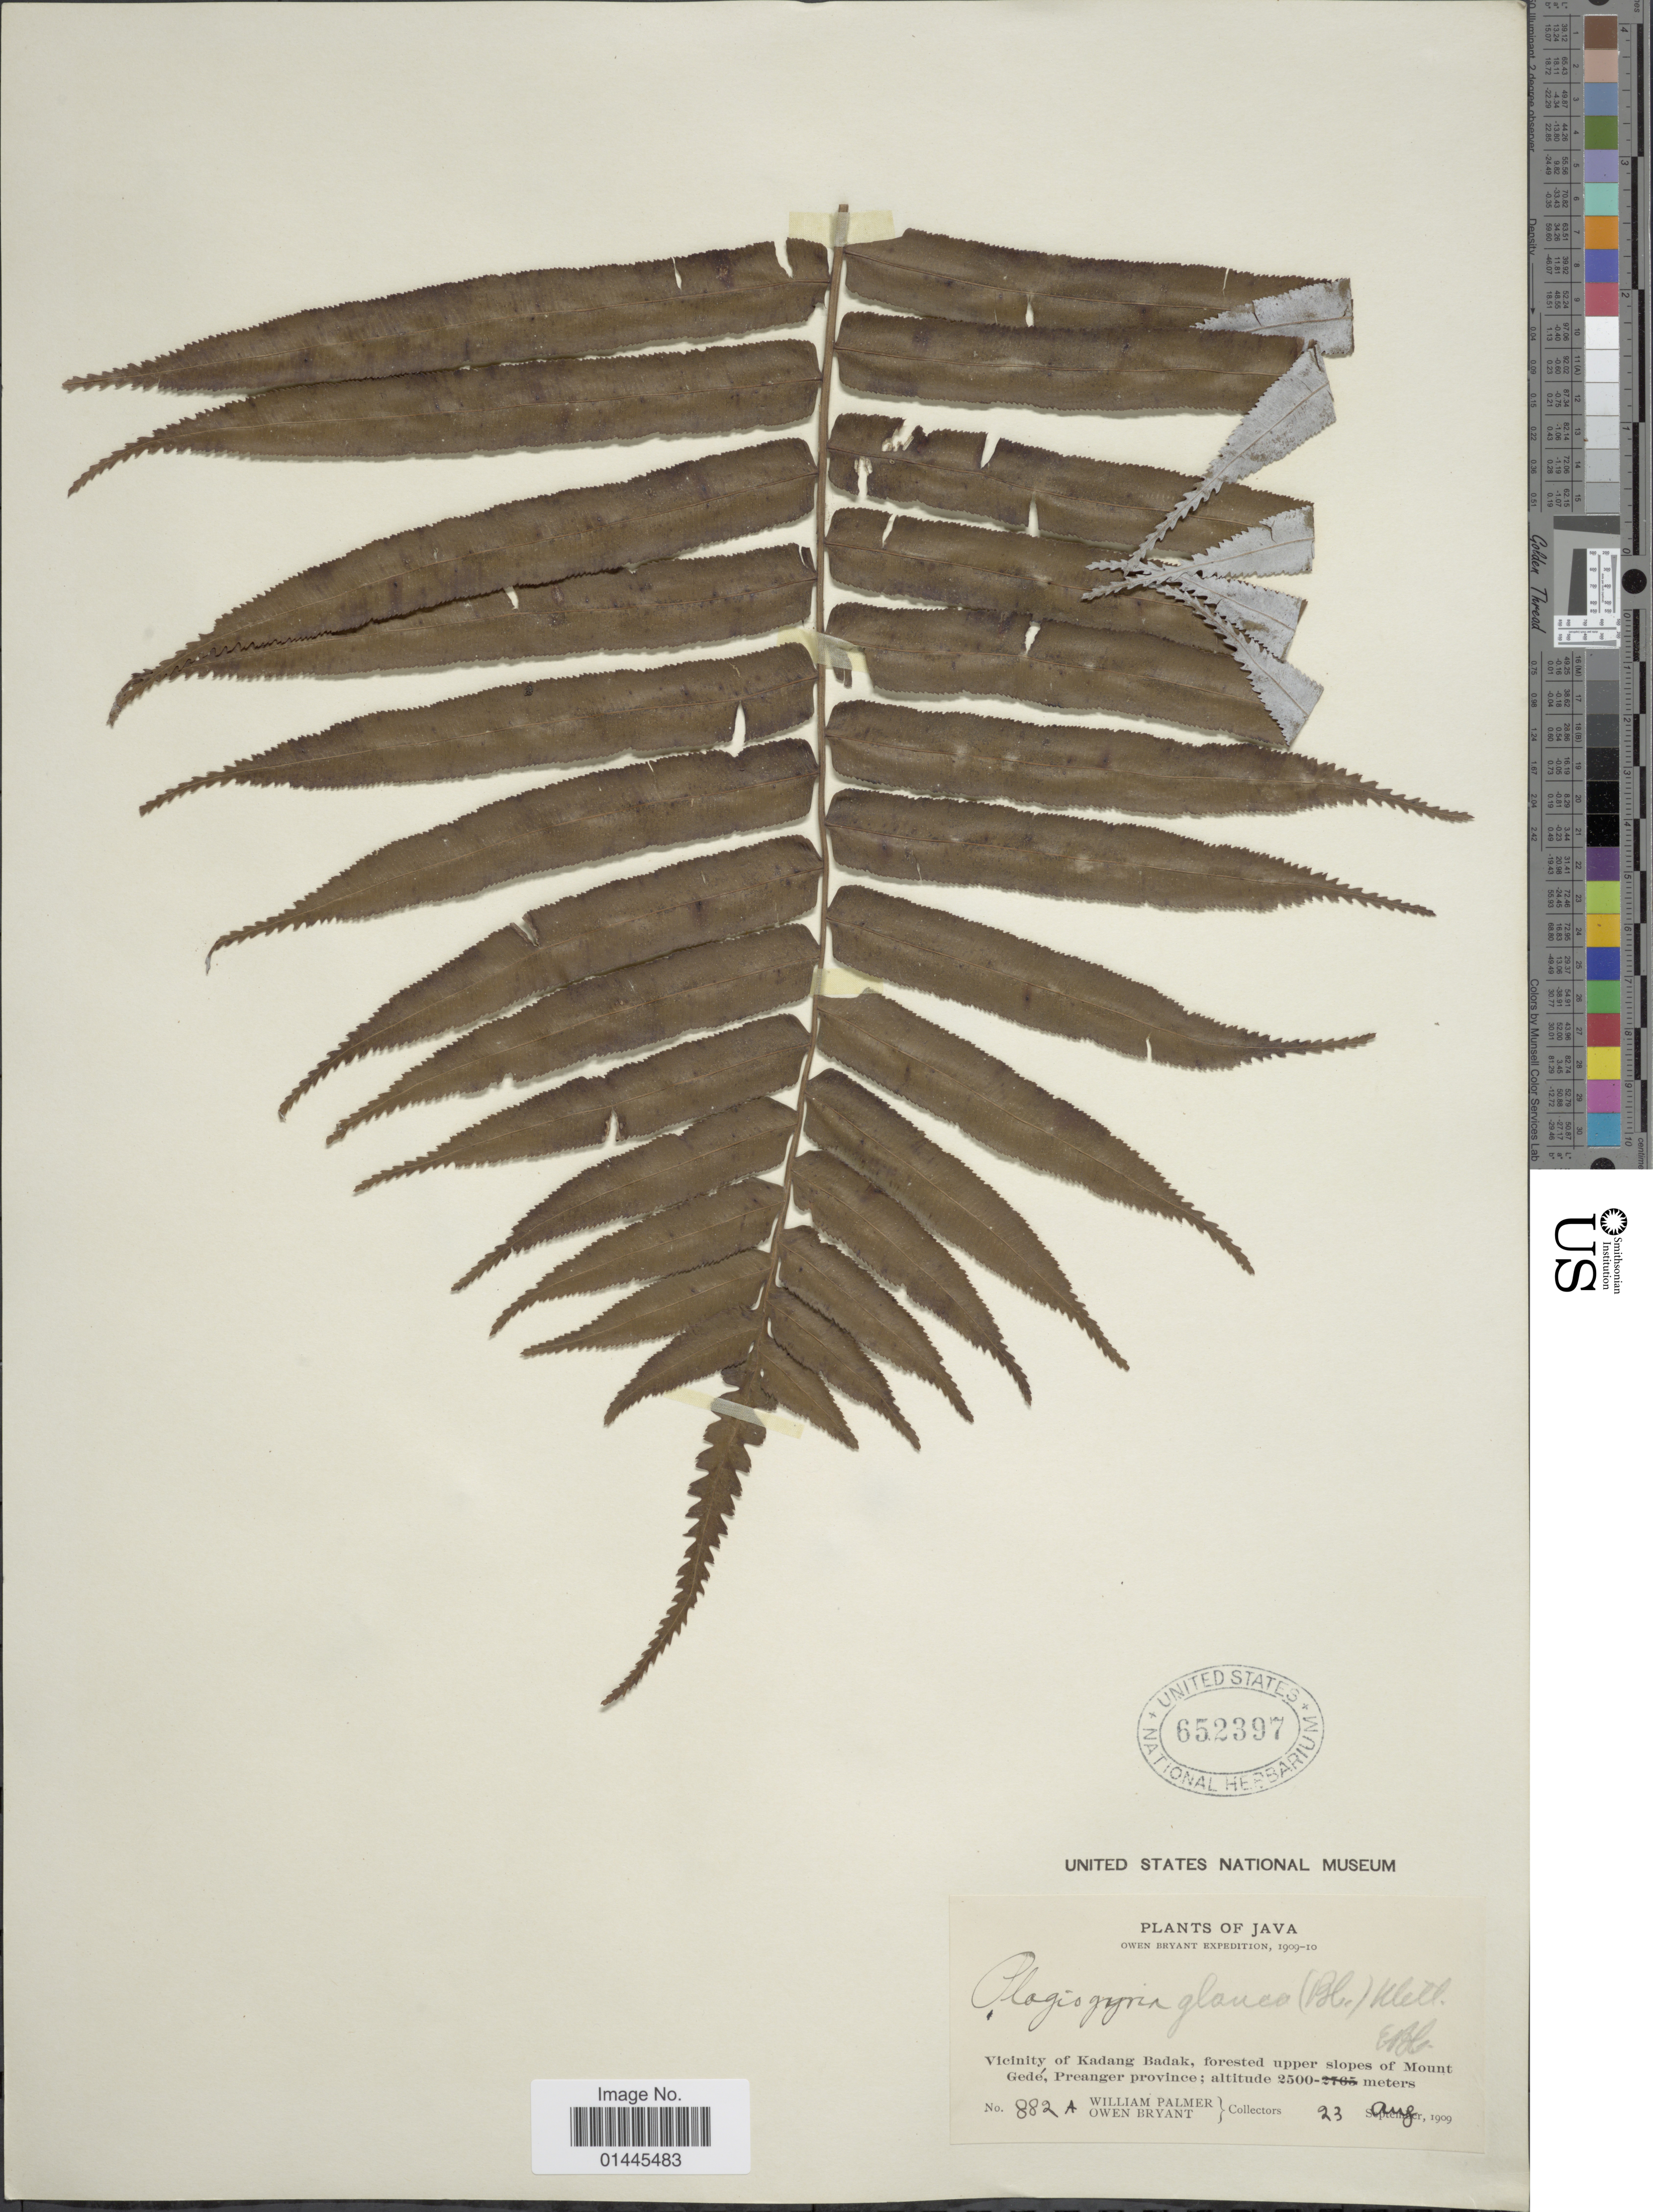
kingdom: Plantae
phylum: Tracheophyta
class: Polypodiopsida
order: Cyatheales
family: Plagiogyriaceae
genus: Plagiogyria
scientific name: Plagiogyria glauca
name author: (Blume) Mett.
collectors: W. Palmer & O. Bryant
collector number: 882A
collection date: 1909-08-23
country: Indonesia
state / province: Java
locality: Vicinity of Kadang Badak, forested upper slopes of Mount Gede, Preanger province.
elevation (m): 2500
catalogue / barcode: US 652397